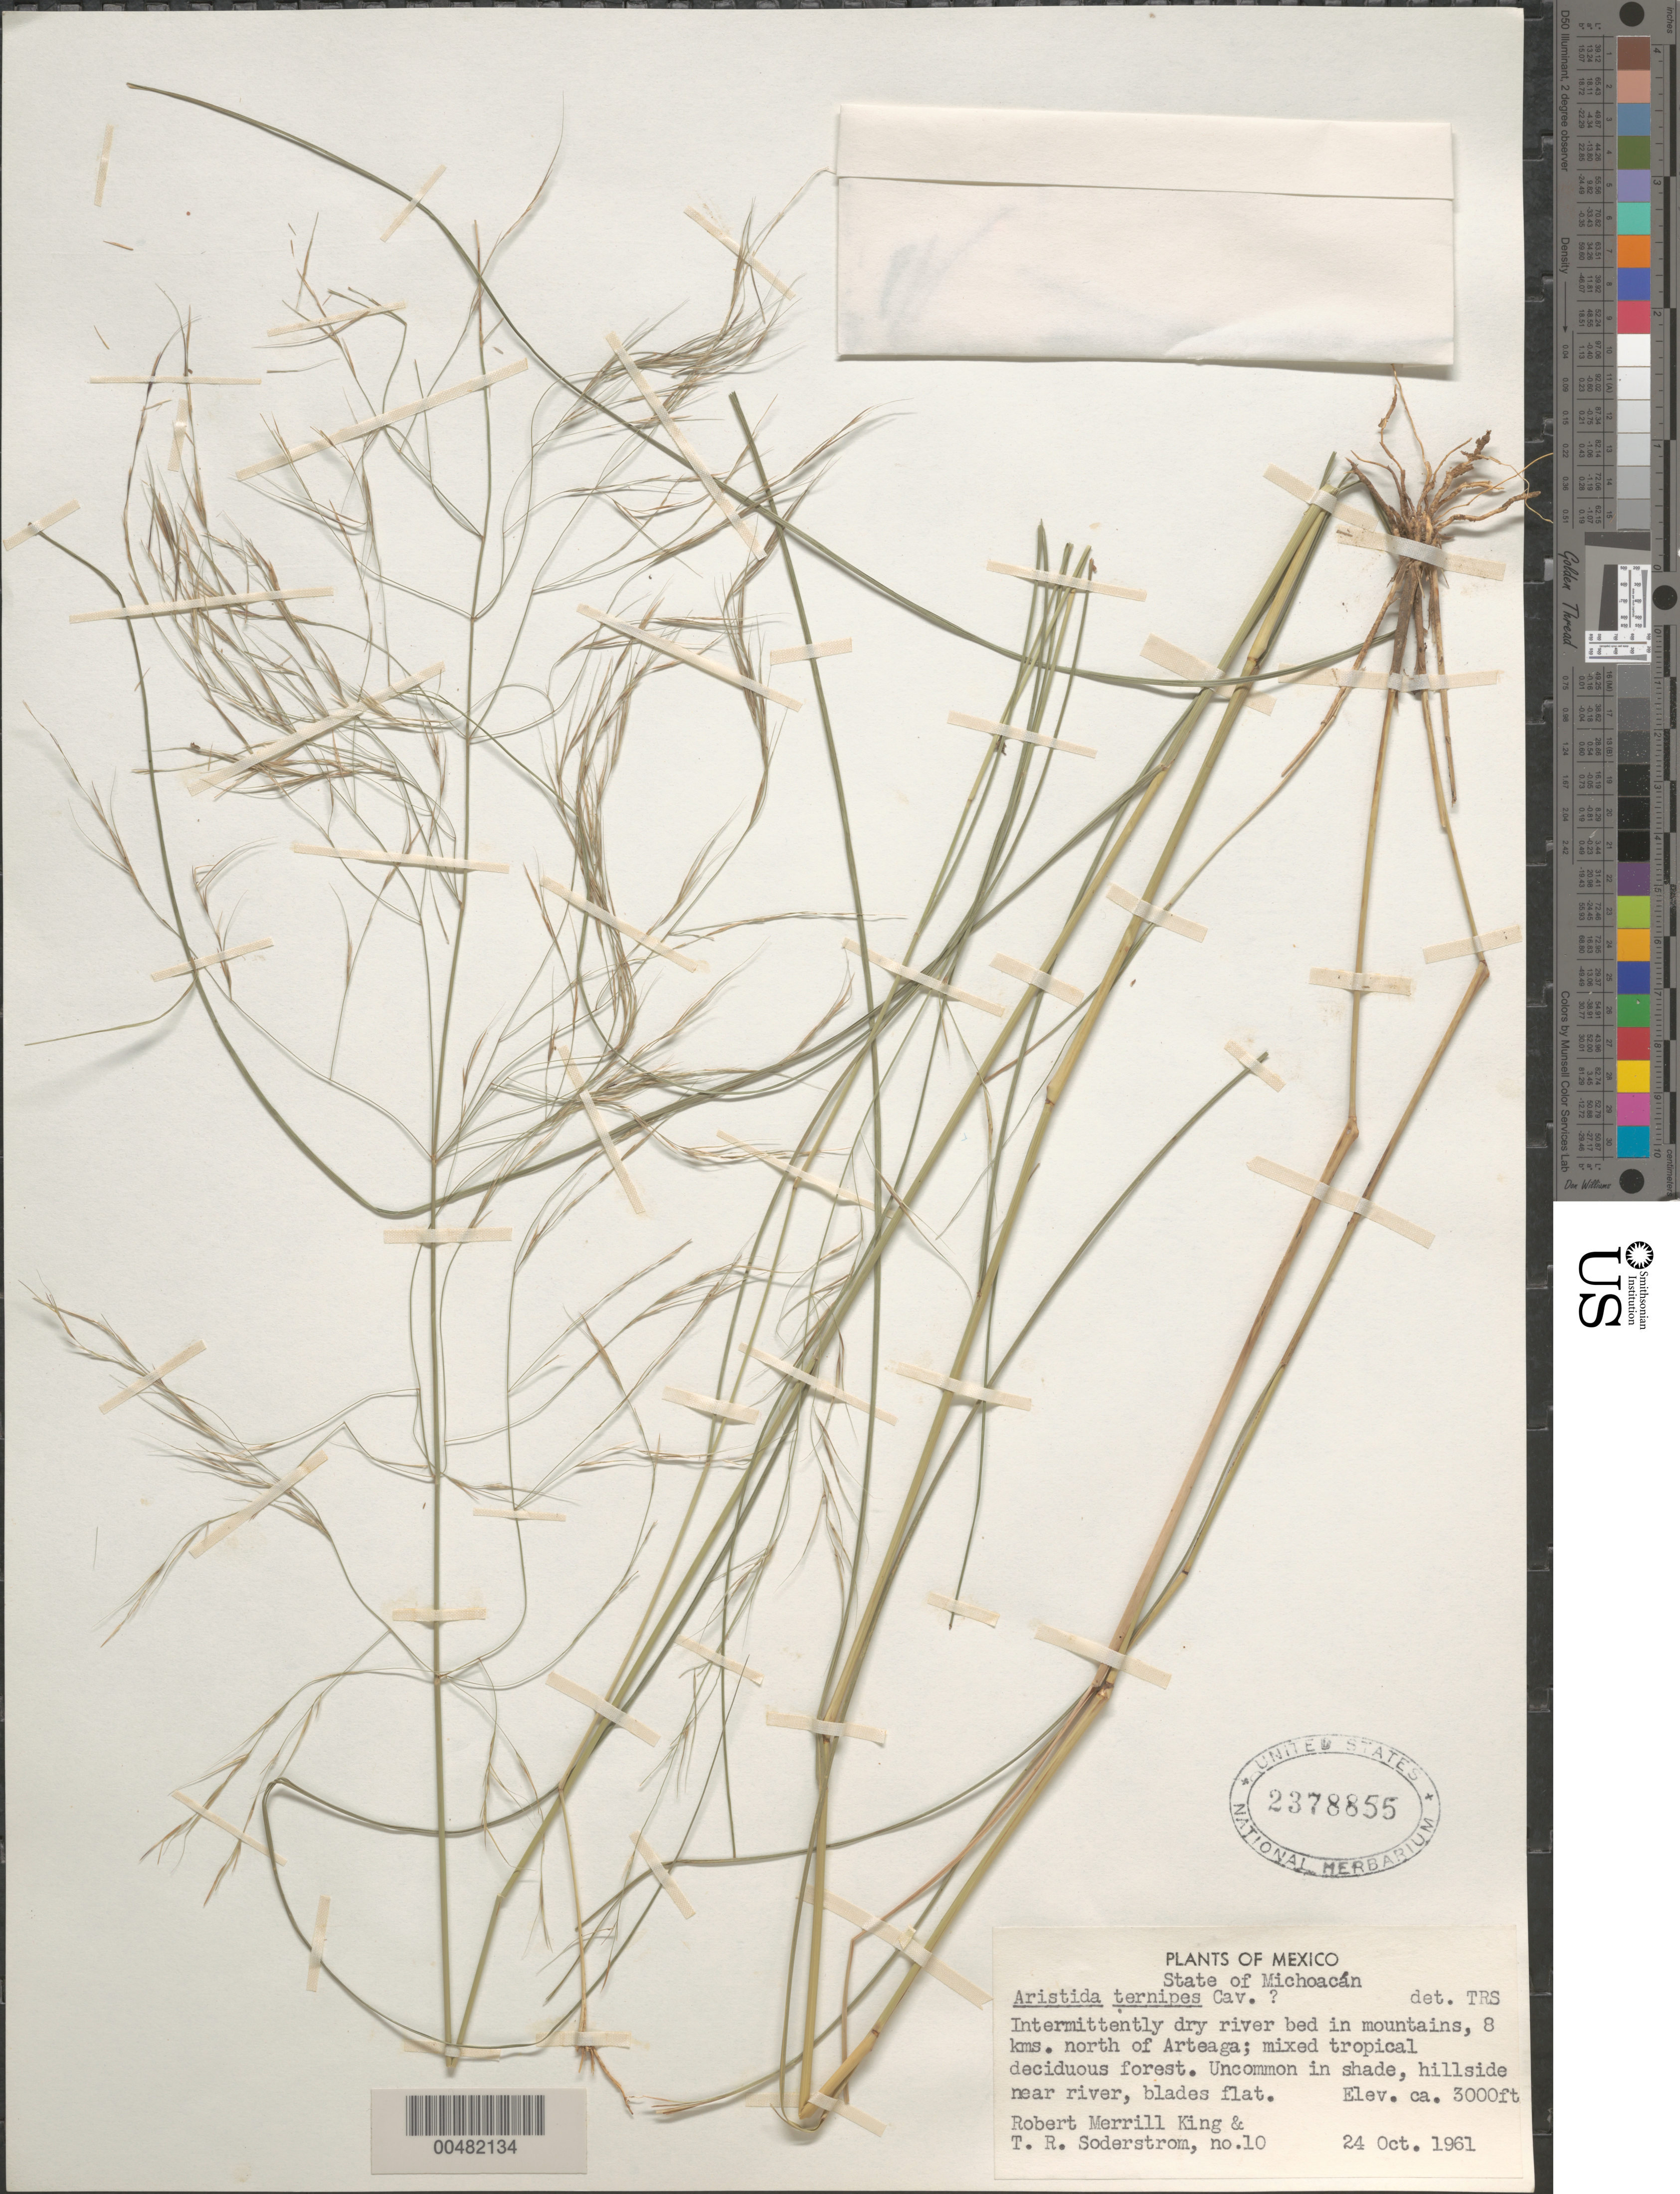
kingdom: Plantae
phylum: Tracheophyta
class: Liliopsida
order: Poales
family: Poaceae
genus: Aristida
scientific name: Aristida ternipes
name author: Cav.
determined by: Soderstrom, T. R.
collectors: R. M. King & T. R. Soderstrom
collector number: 10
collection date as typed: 24 Oct 1961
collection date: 1961-10-24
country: Mexico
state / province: Michoacán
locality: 8 km N of Arteaga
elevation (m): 914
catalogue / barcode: US 2378855